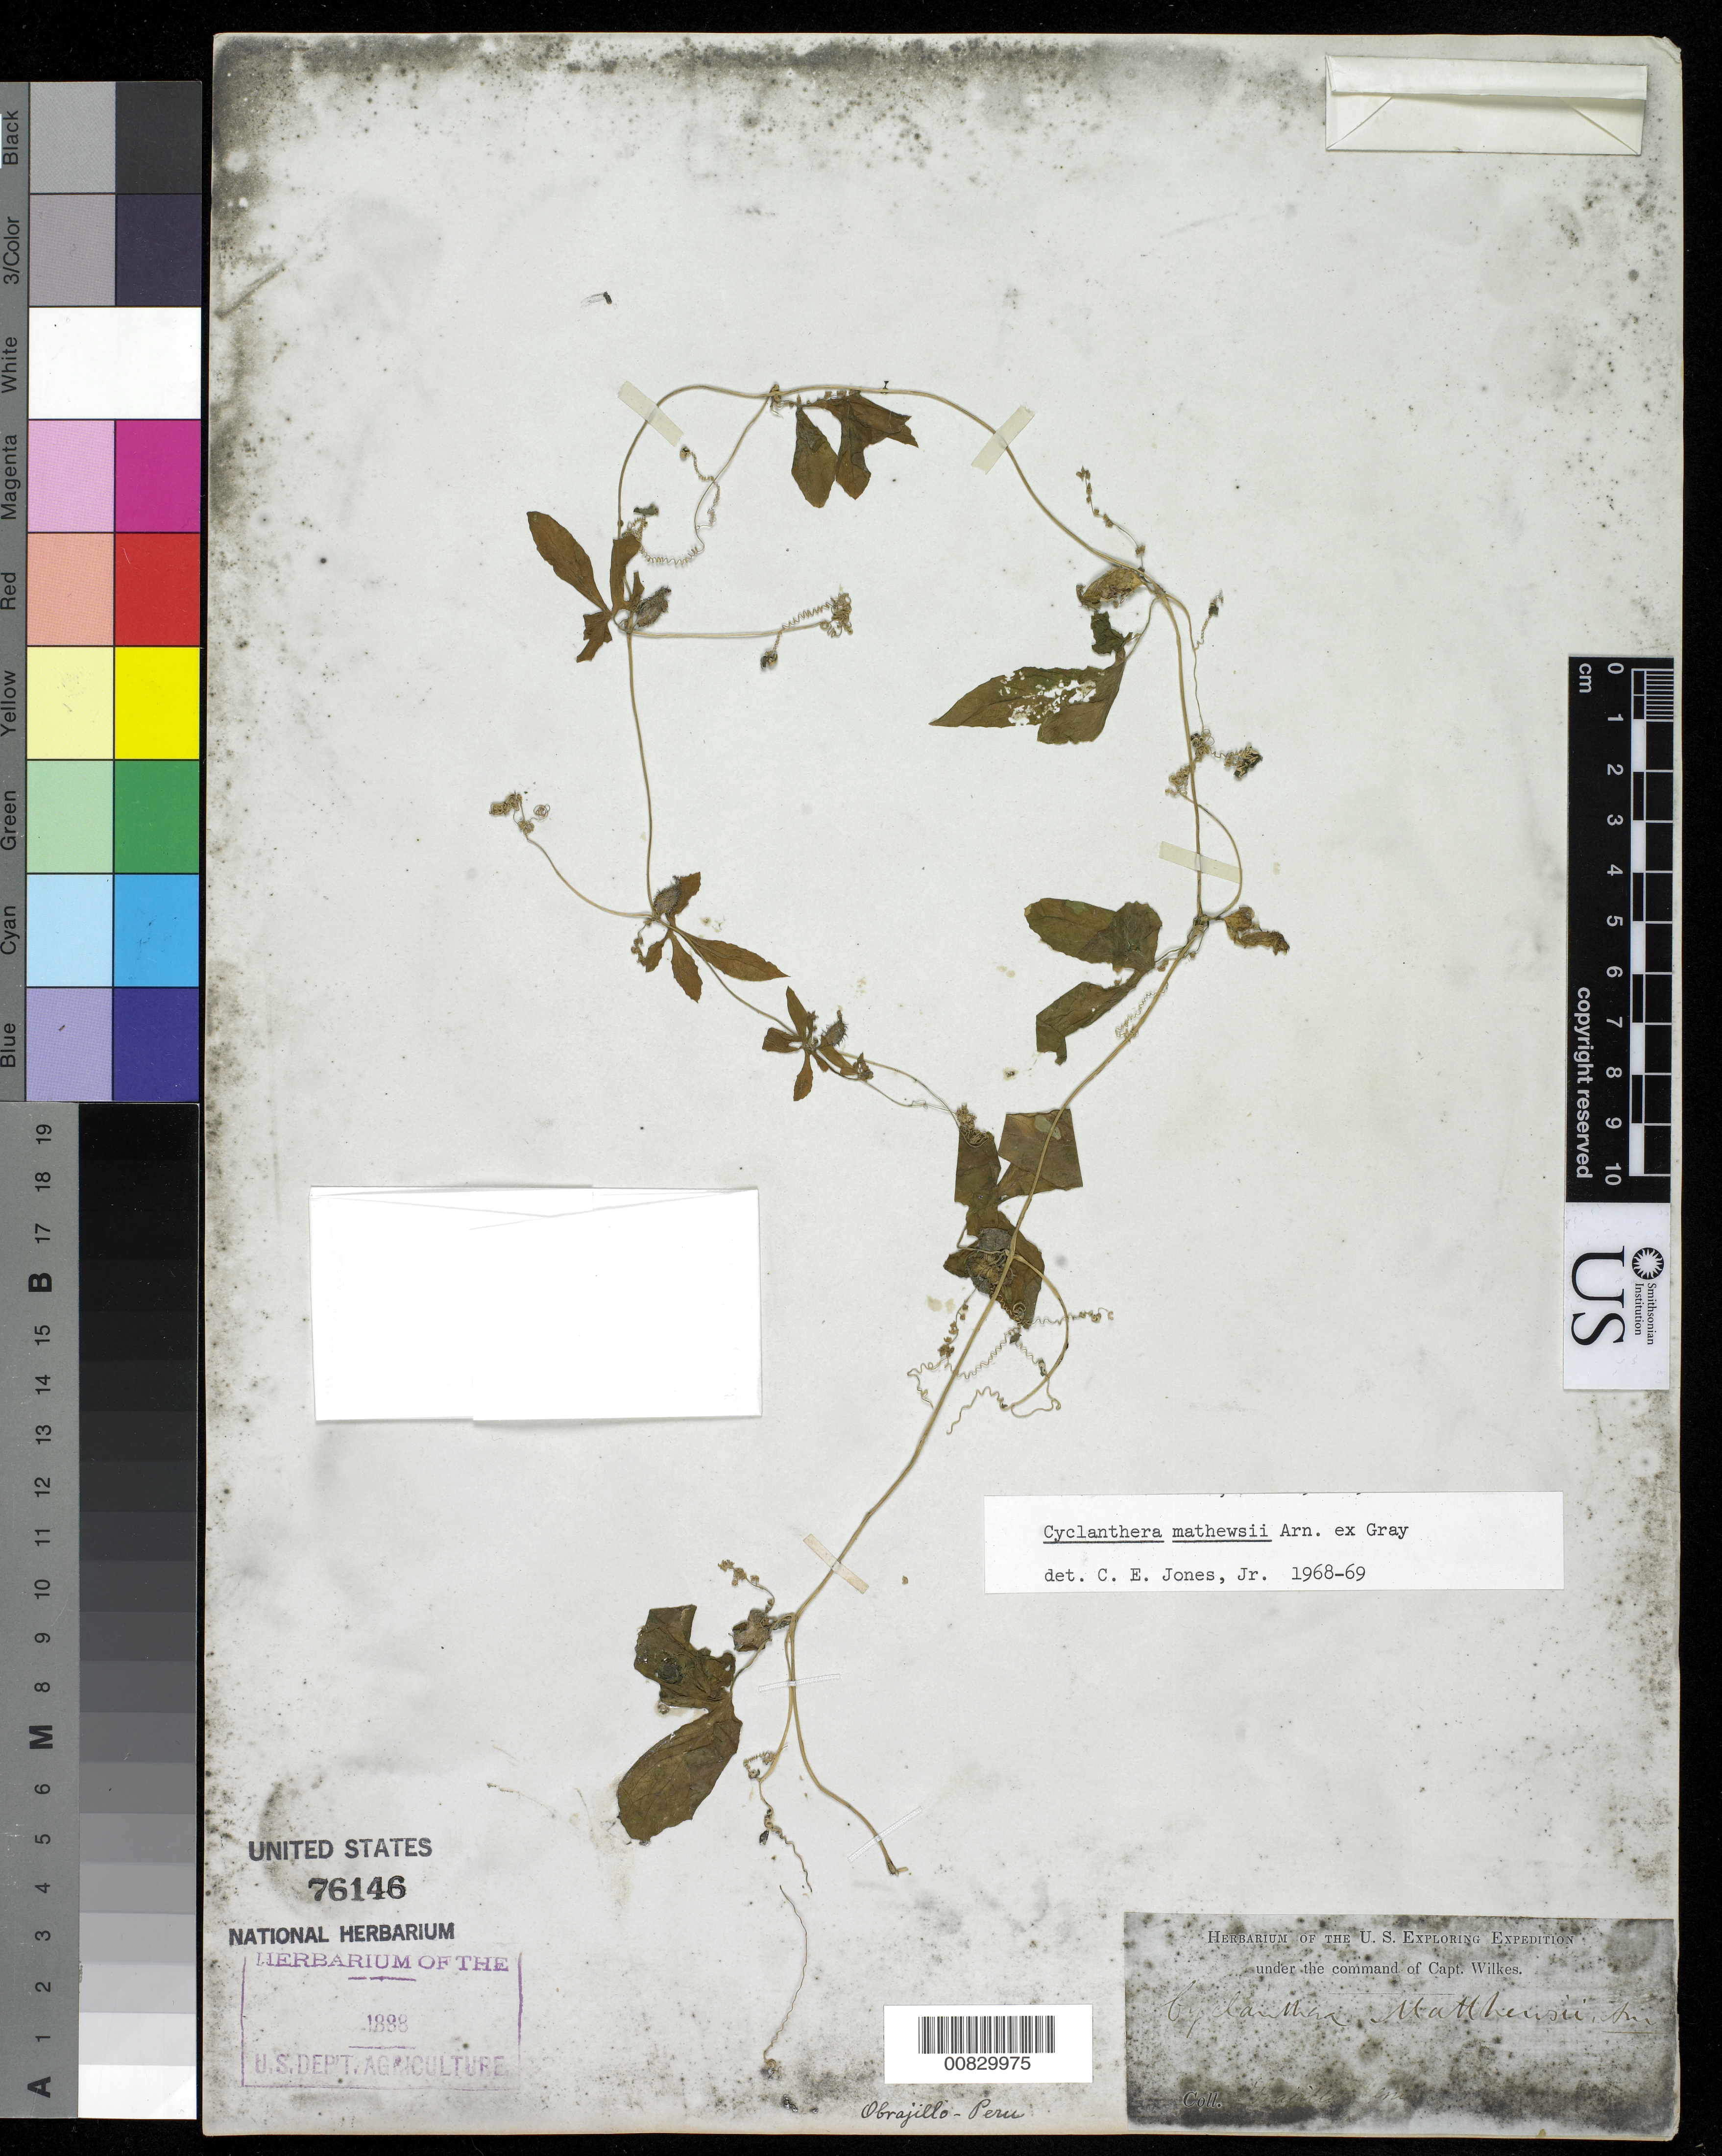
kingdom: Plantae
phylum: Tracheophyta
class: Magnoliopsida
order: Cucurbitales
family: Cucurbitaceae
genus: Cyclanthera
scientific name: Cyclanthera mathewsii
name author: Arn. ex A. Gray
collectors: Wilkes Explor. Exped.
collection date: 1838/1842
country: Peru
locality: Obrajillo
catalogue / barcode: US 76146